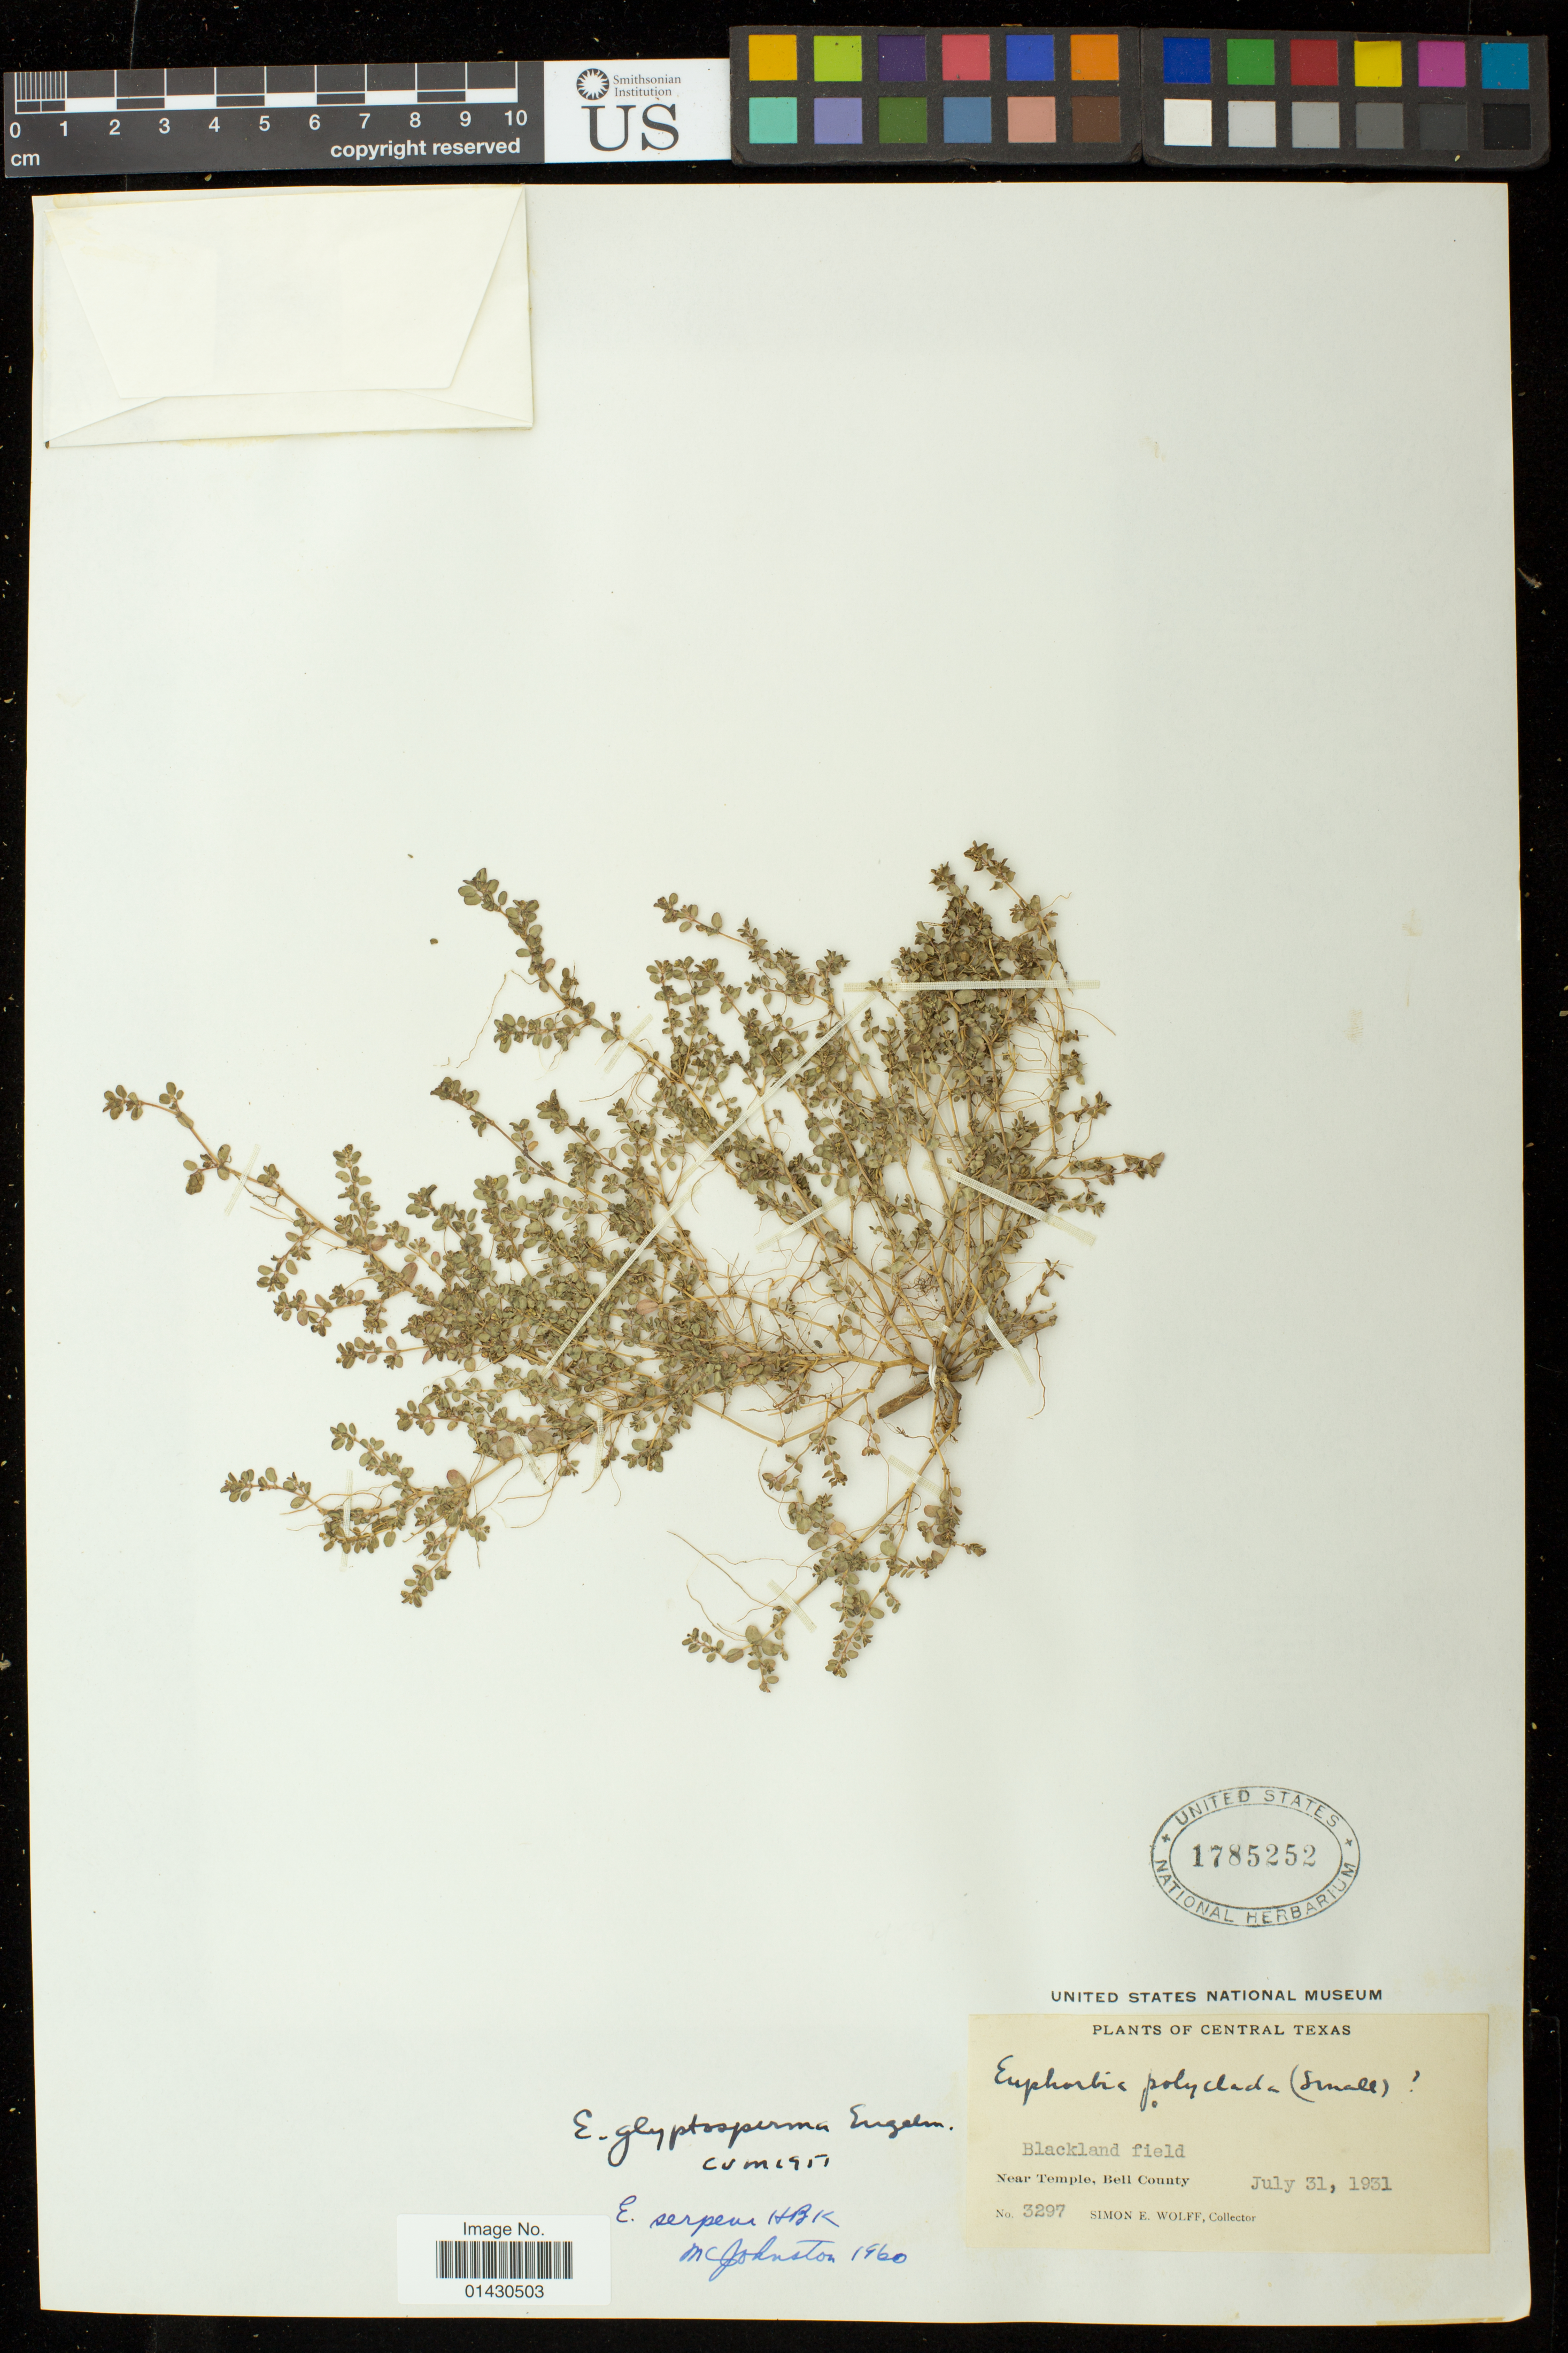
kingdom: Plantae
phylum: Tracheophyta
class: Magnoliopsida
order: Malpighiales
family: Euphorbiaceae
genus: Euphorbia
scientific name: Euphorbia serpens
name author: Kunth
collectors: S. E. Wolff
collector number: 3297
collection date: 1931-07-31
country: United States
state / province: Texas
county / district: Bell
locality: Blackland field; Near Temple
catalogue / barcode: US 1785252